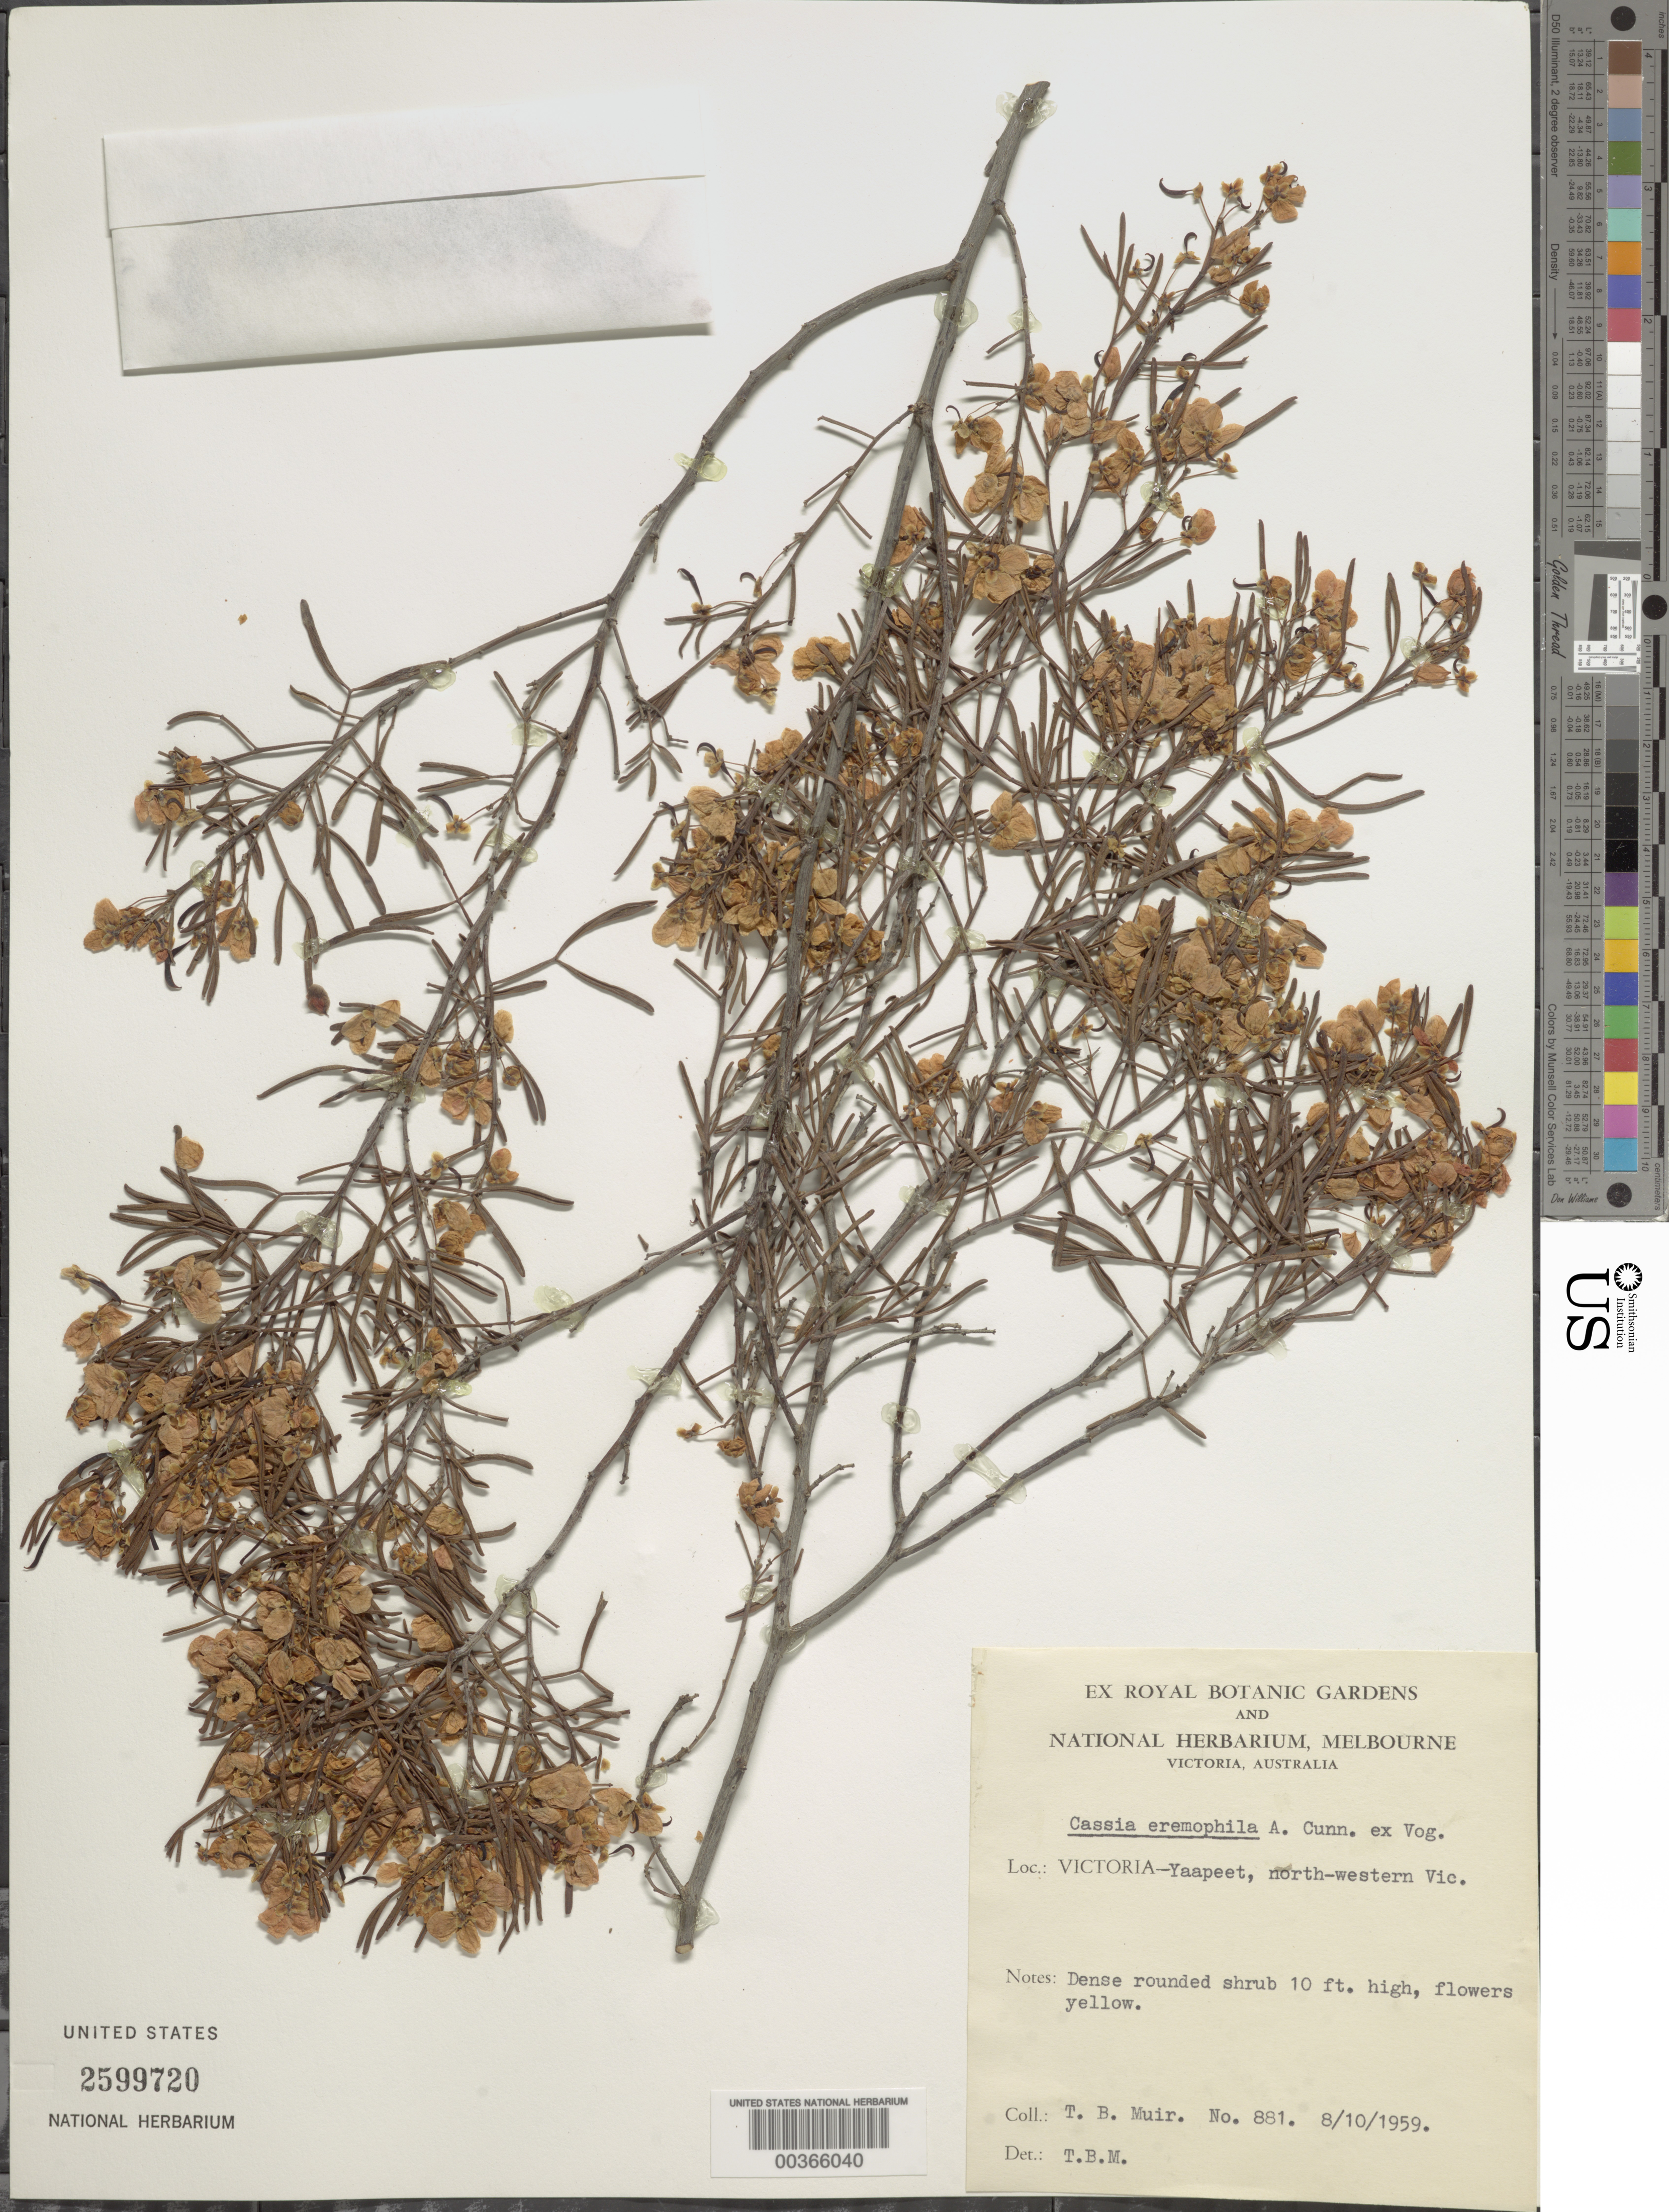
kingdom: Plantae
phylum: Tracheophyta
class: Magnoliopsida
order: Fabales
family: Fabaceae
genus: Senna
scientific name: Senna artemisioides subsp. filifolia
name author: Randell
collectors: T. Muir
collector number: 881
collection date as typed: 08 Oct 1959 or 10 Aug 1959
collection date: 1959-08-10 or 1959-10-08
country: Australia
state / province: Victoria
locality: Yaapeet, nw victoria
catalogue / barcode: US 2599720